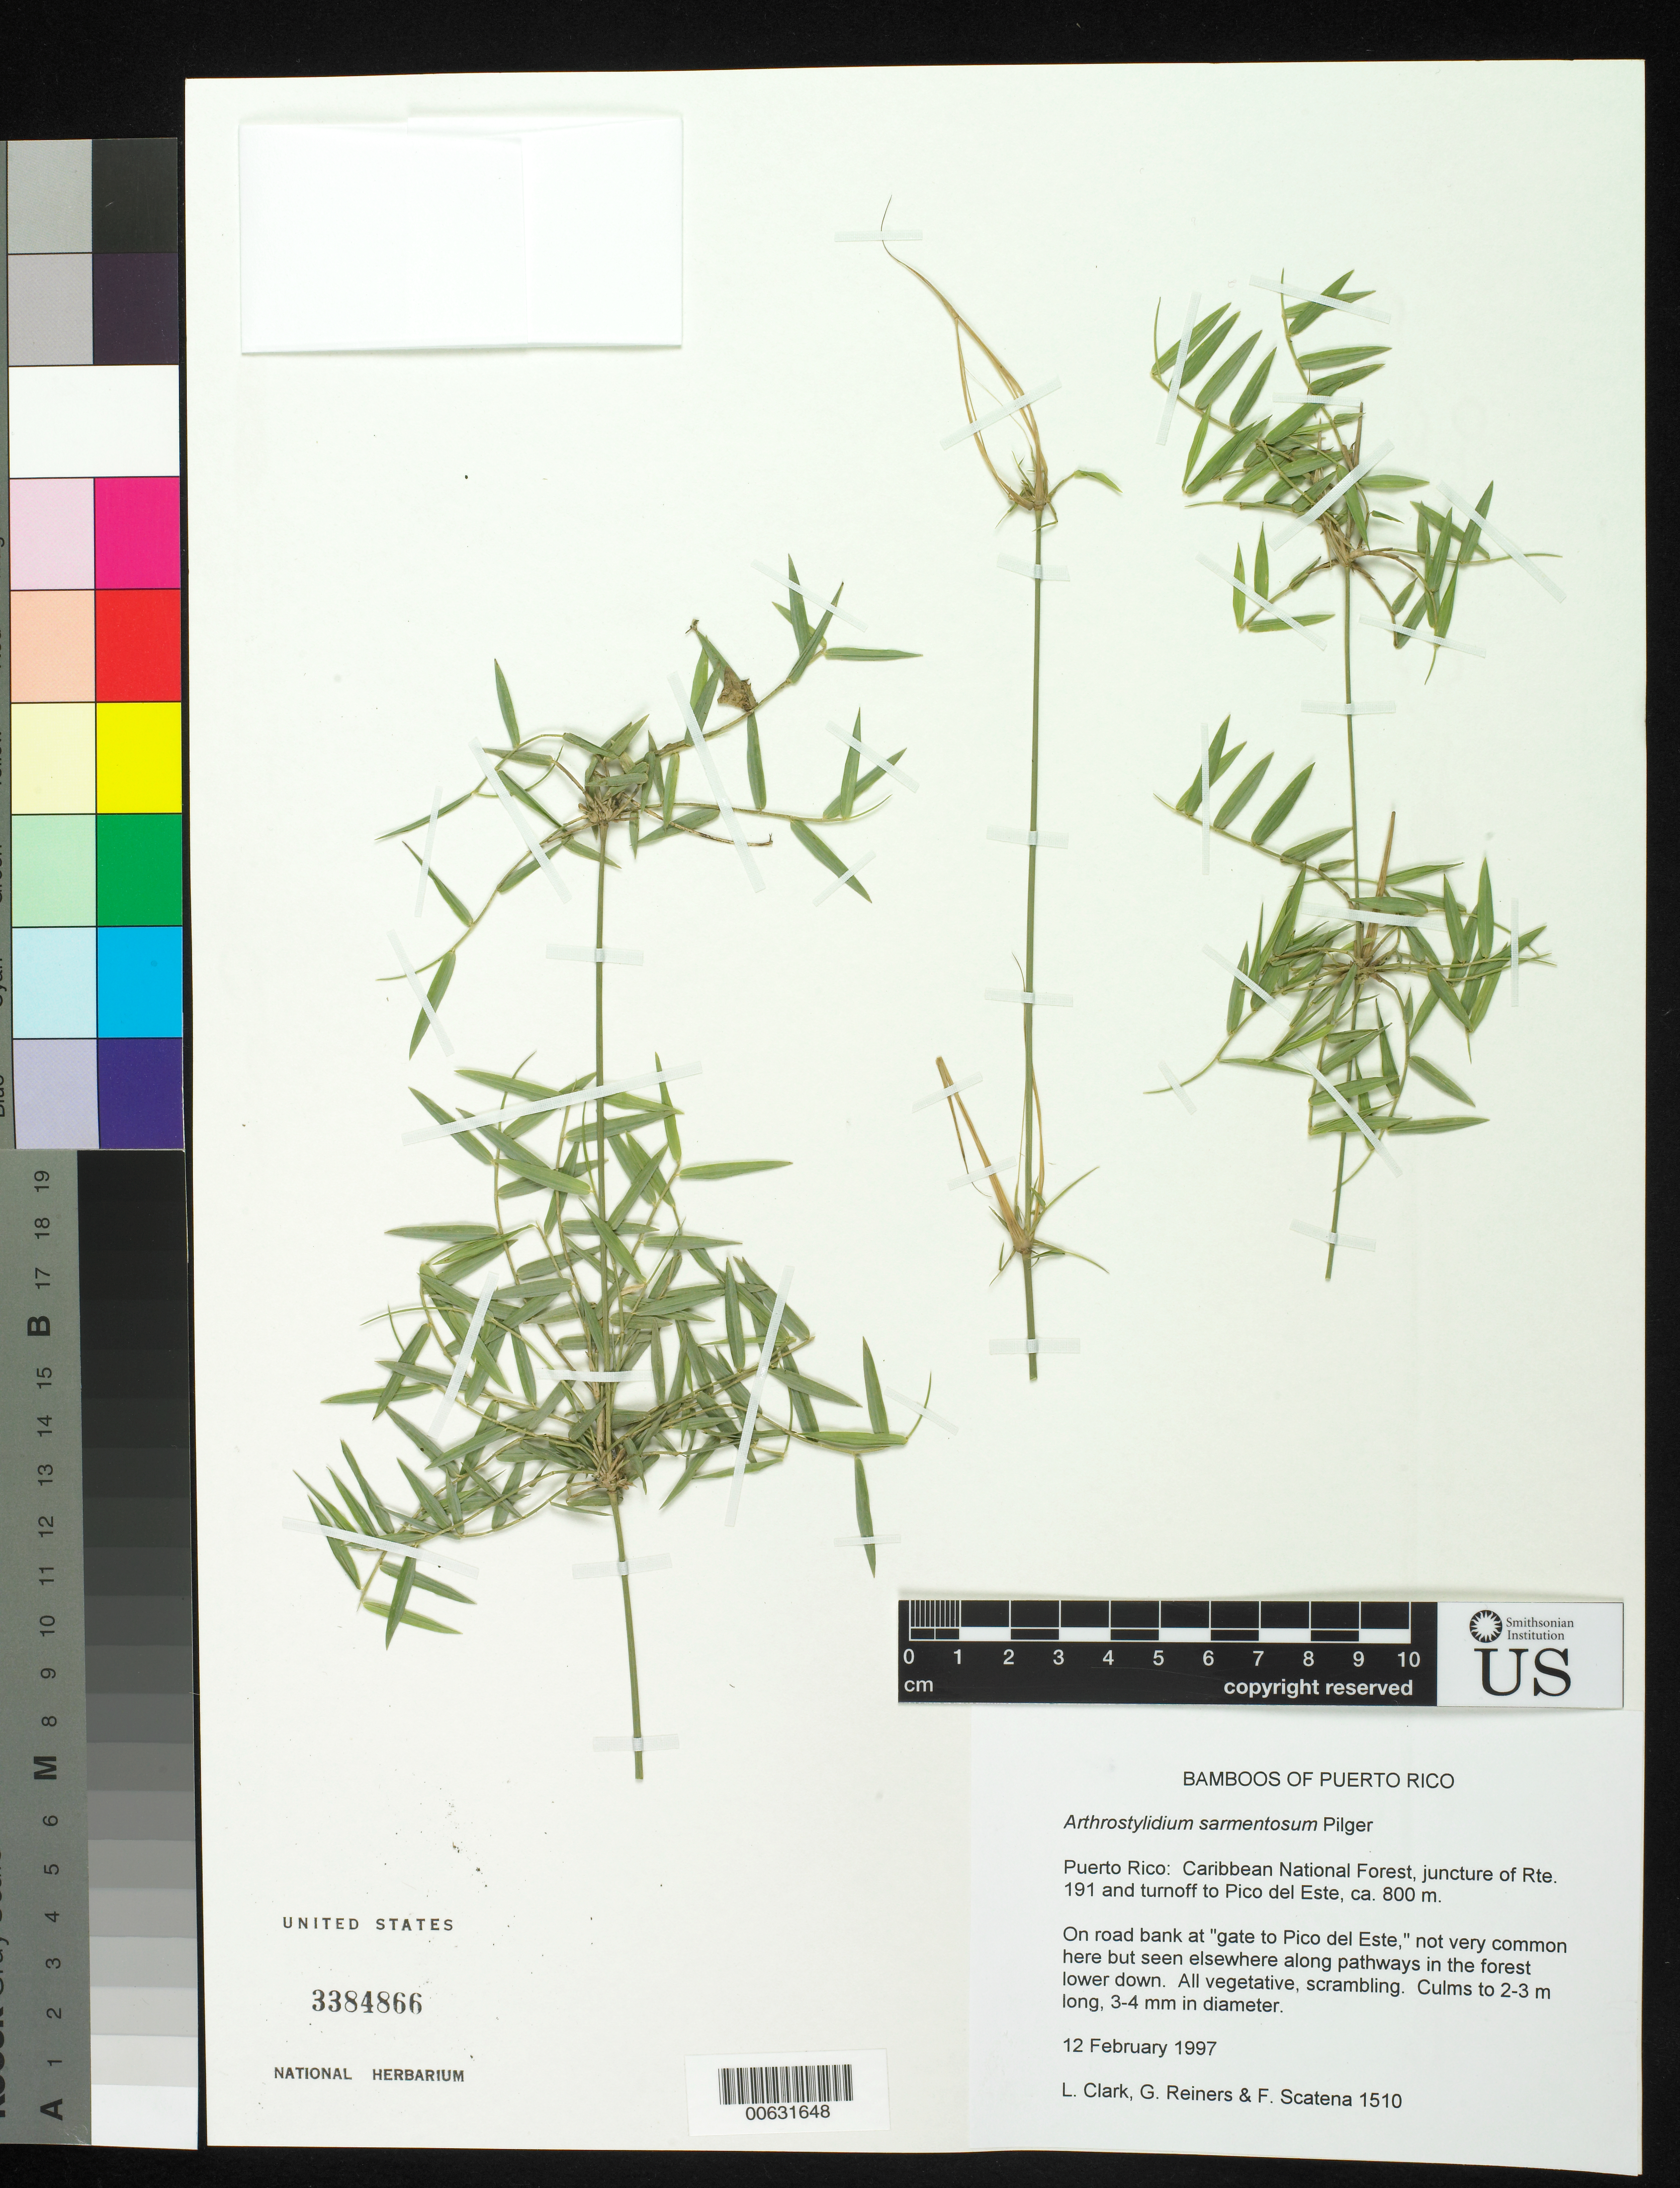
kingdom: Plantae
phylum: Tracheophyta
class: Liliopsida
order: Poales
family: Poaceae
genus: Chusquea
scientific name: Chusquea abietifolia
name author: Griseb.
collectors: L. G. Clark, G. Reiners & F. Scatena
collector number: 1510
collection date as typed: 12 Feb 1997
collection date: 1997-02-12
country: Puerto Rico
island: Greater Antilles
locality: Caribbean national forest, juct. of rte 191 and turnoff to pico del este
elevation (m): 800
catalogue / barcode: US 3384866